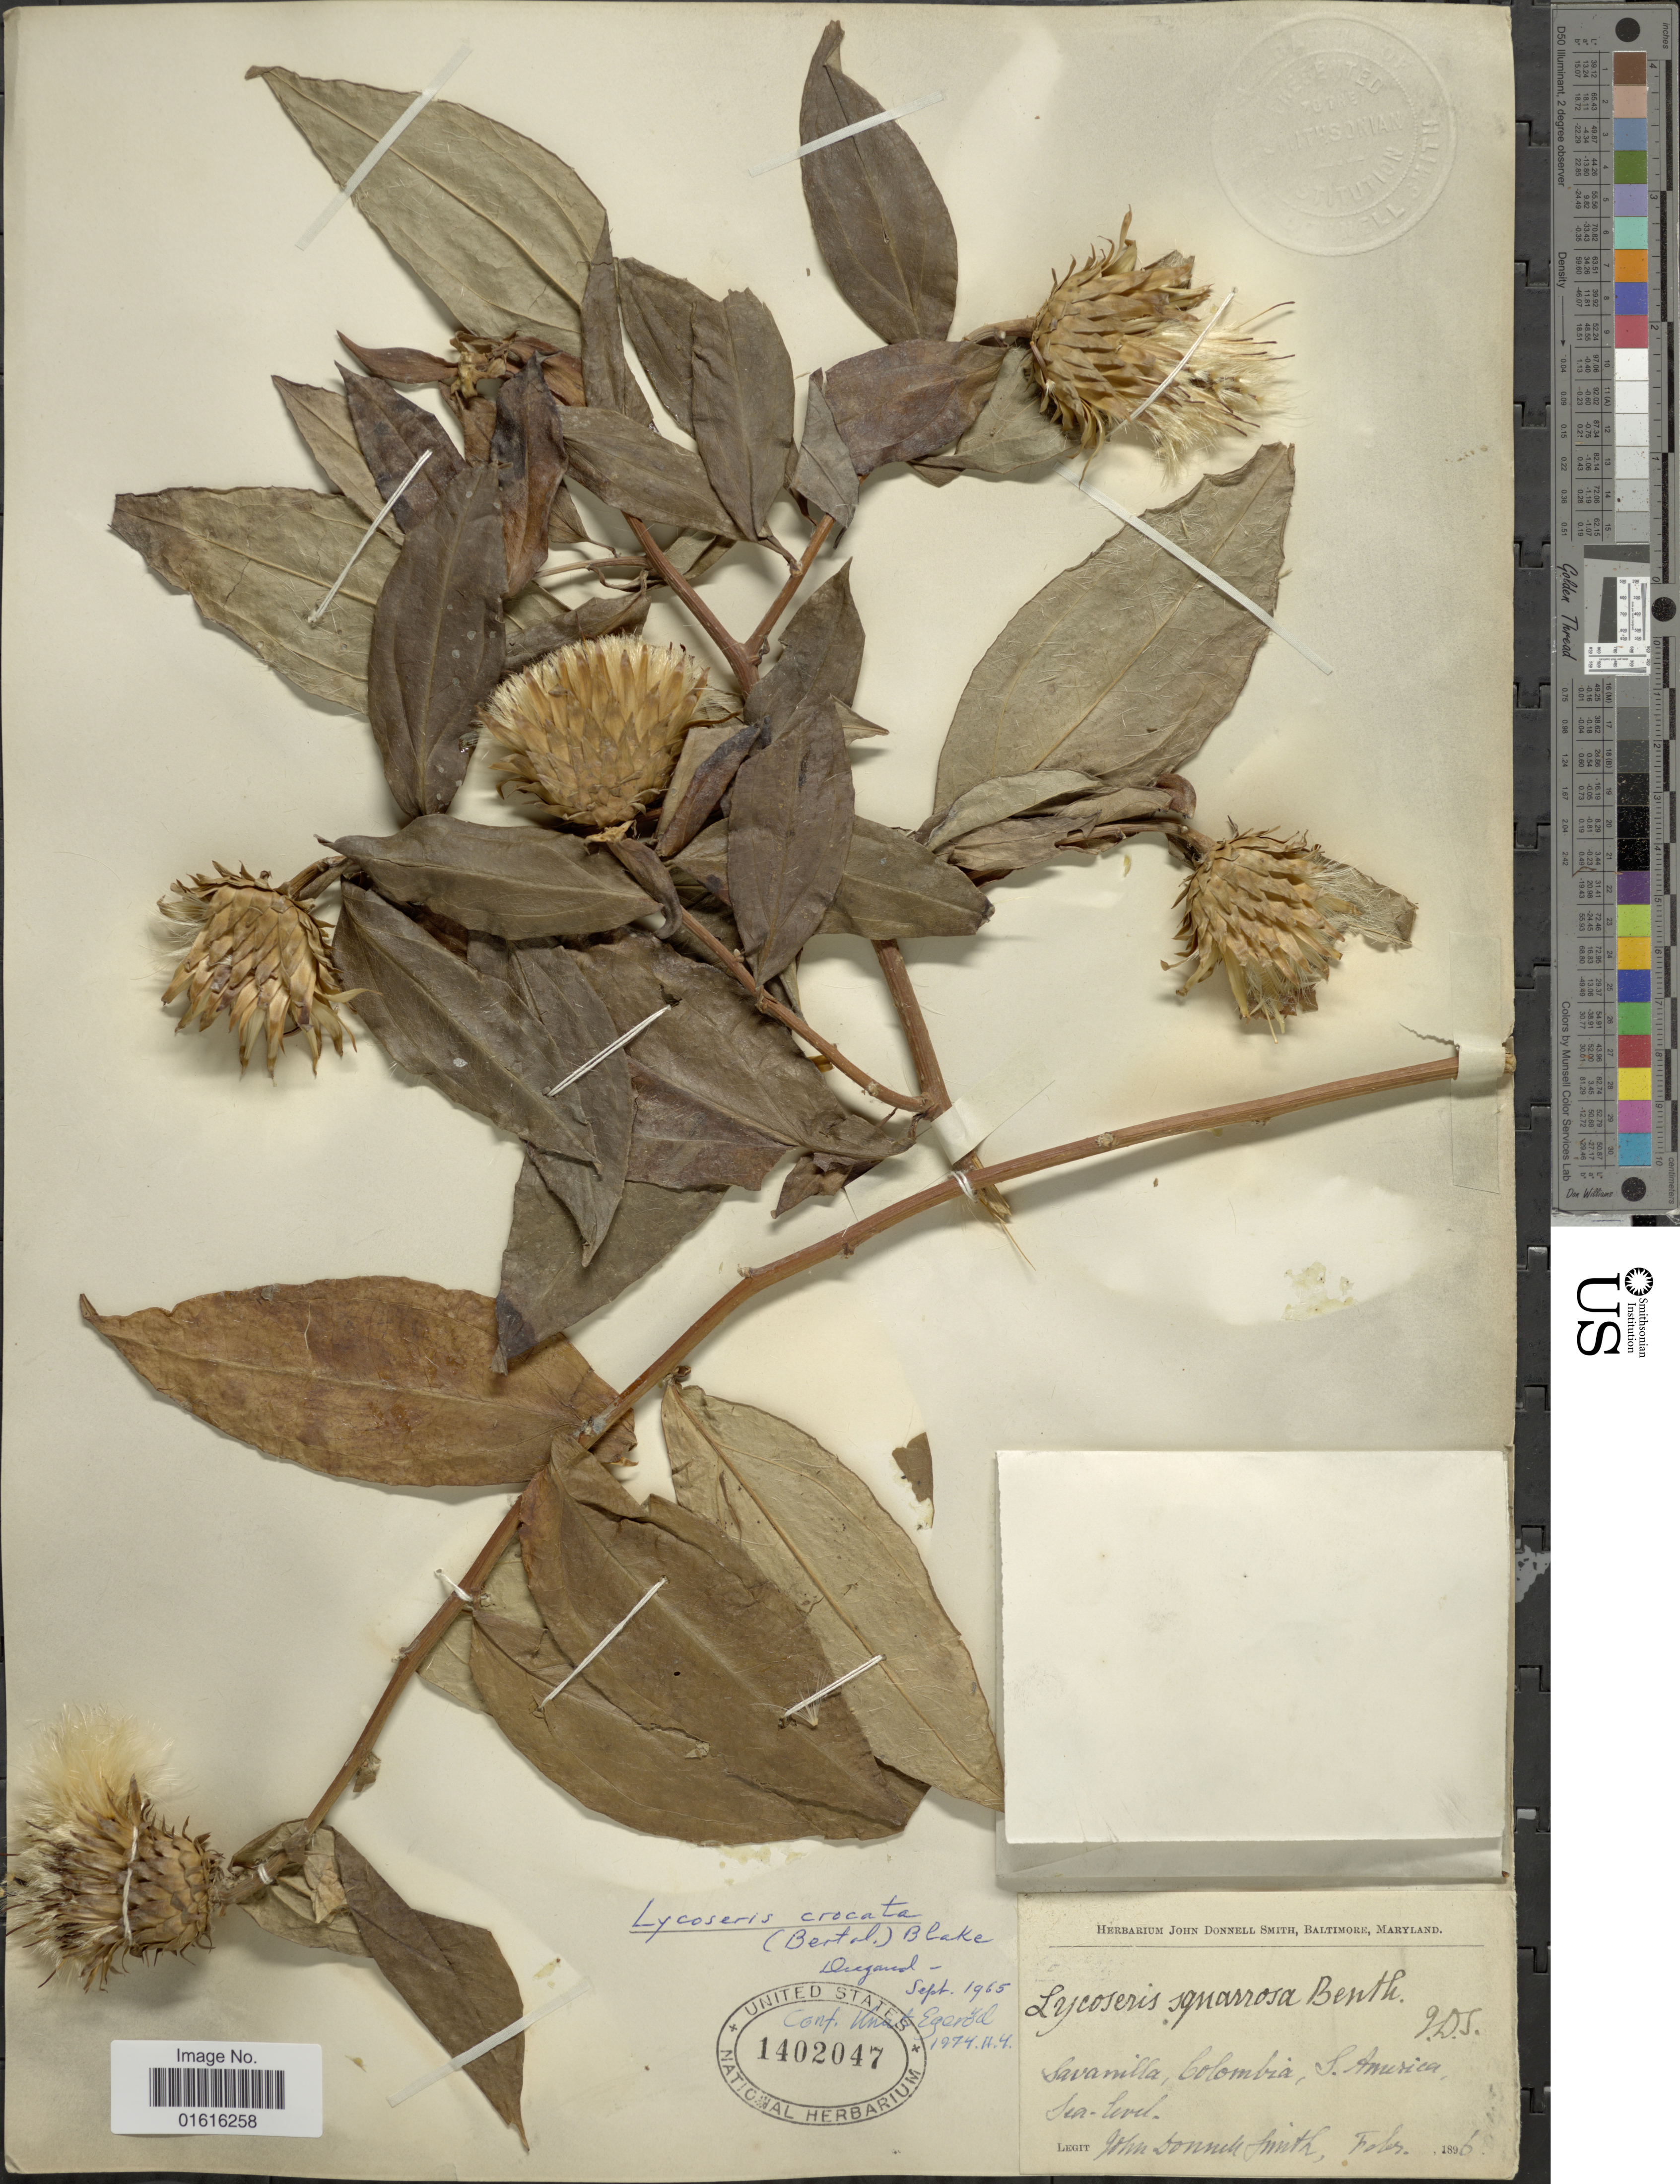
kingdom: Plantae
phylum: Tracheophyta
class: Magnoliopsida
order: Asterales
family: Asteraceae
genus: Lycoseris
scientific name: Lycoseris crocata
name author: S.F. Blake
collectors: J. Donnell Smith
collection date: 1896-02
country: Colombia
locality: Savanilla, Colombia, S. America.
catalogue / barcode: US 1402047